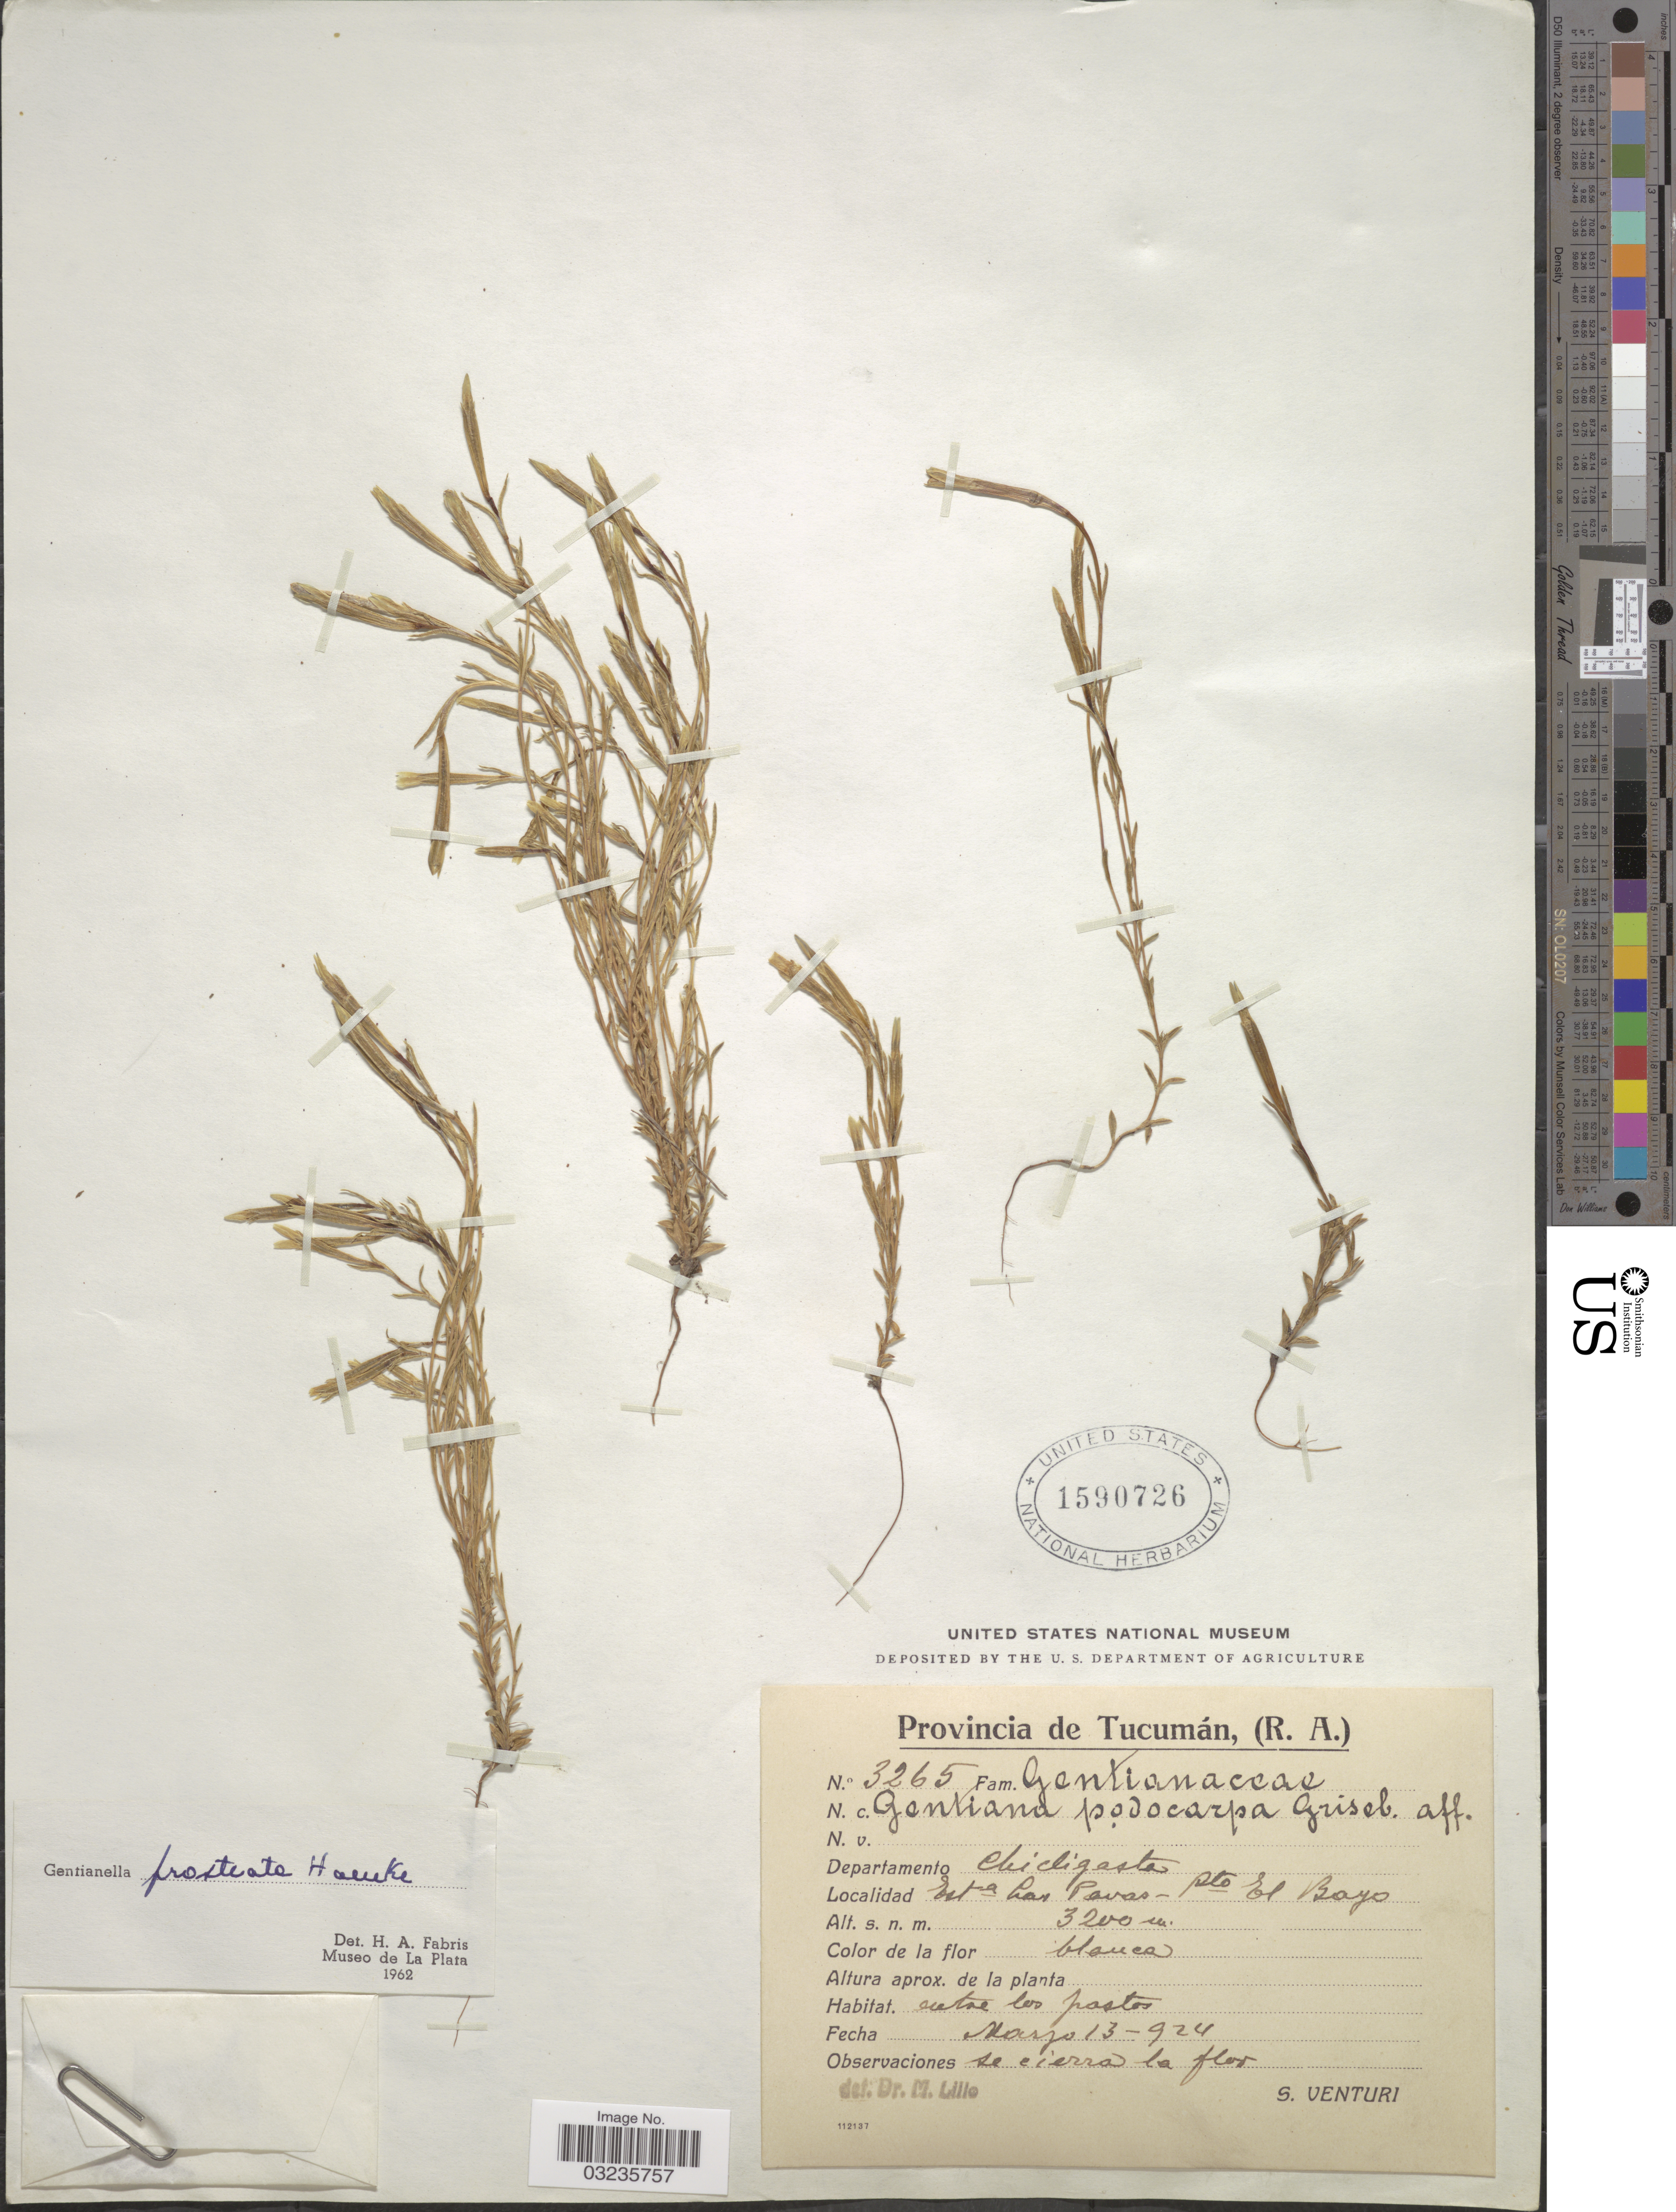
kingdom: Plantae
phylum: Tracheophyta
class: Magnoliopsida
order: Gentianales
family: Gentianaceae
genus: Gentiana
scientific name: Gentiana prostrata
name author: Haenke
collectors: S. Venturi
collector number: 3265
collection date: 1924-03-13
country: Argentina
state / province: Tucuman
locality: Departamento Chicligasta. Esta Las Pavas - Pto El Bayo.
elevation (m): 3200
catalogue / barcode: US 1590726